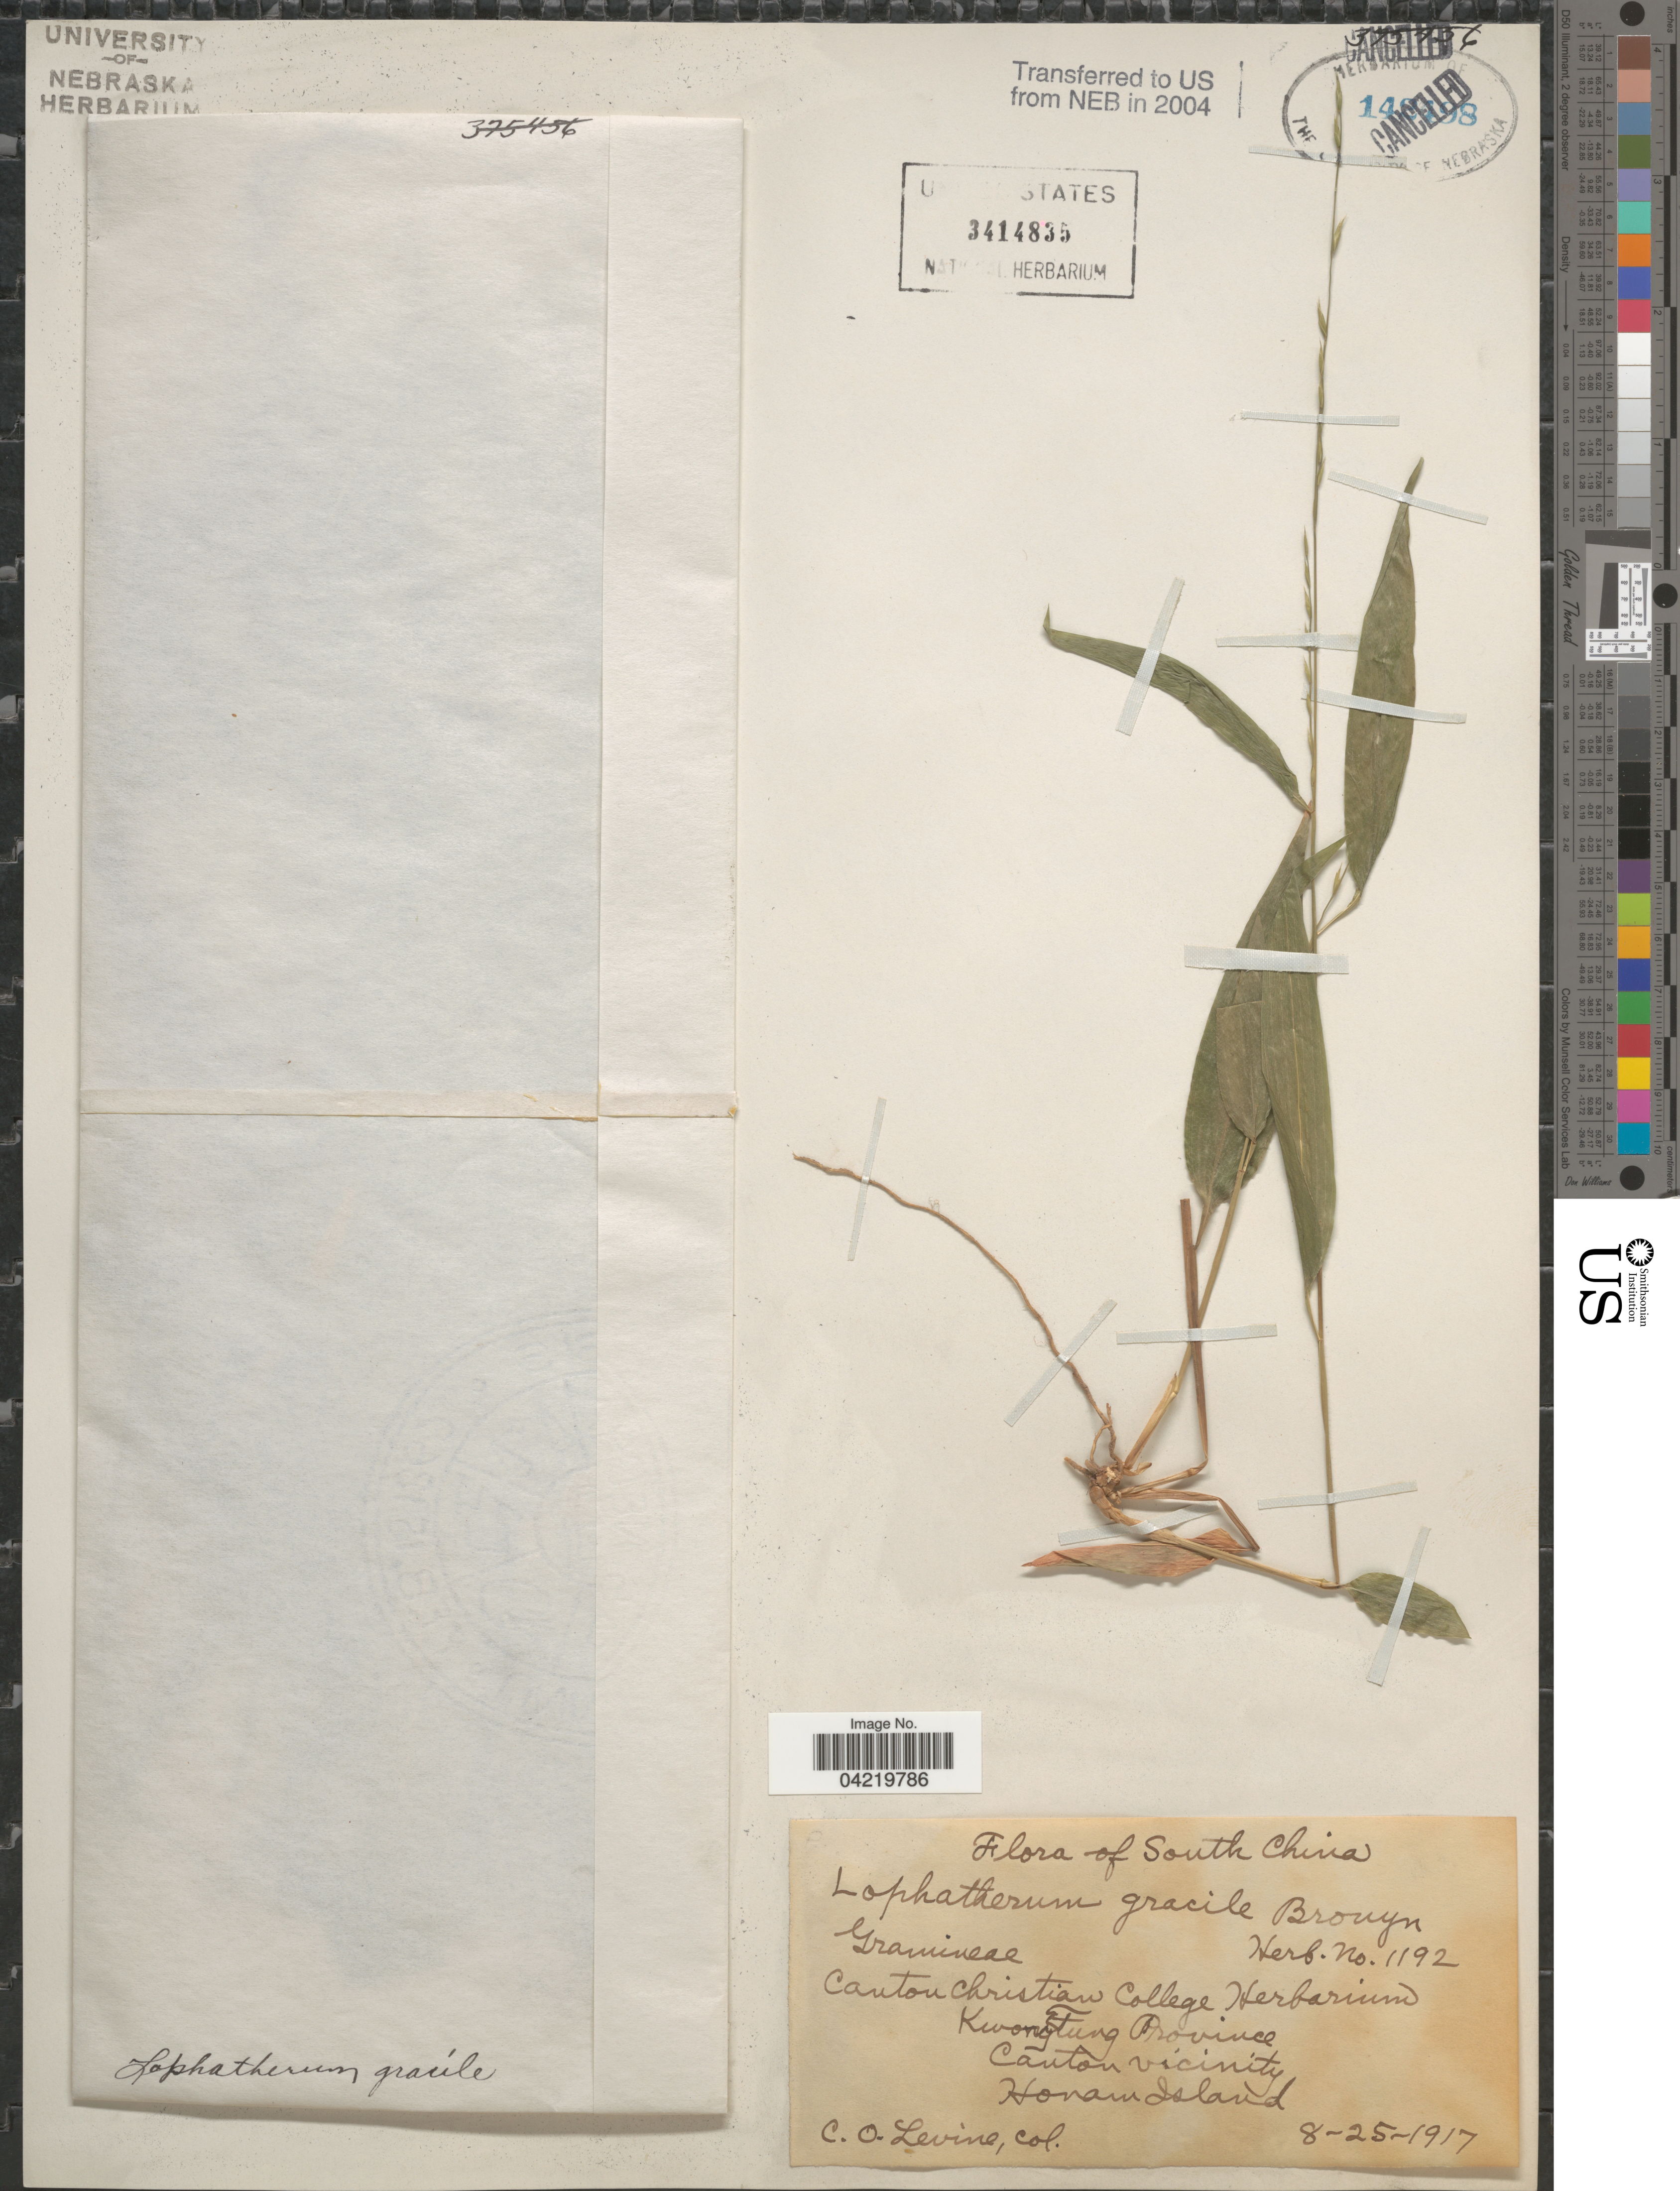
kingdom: Plantae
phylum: Tracheophyta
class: Liliopsida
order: Poales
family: Poaceae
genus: Lophatherum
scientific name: Lophatherum gracile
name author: Brongn.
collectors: C. O. Levine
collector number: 1192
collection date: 1917-08-25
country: China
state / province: Guangdong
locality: Kwong Tung Province. Canton vicinity. Honan Island. South China.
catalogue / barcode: US 3414835